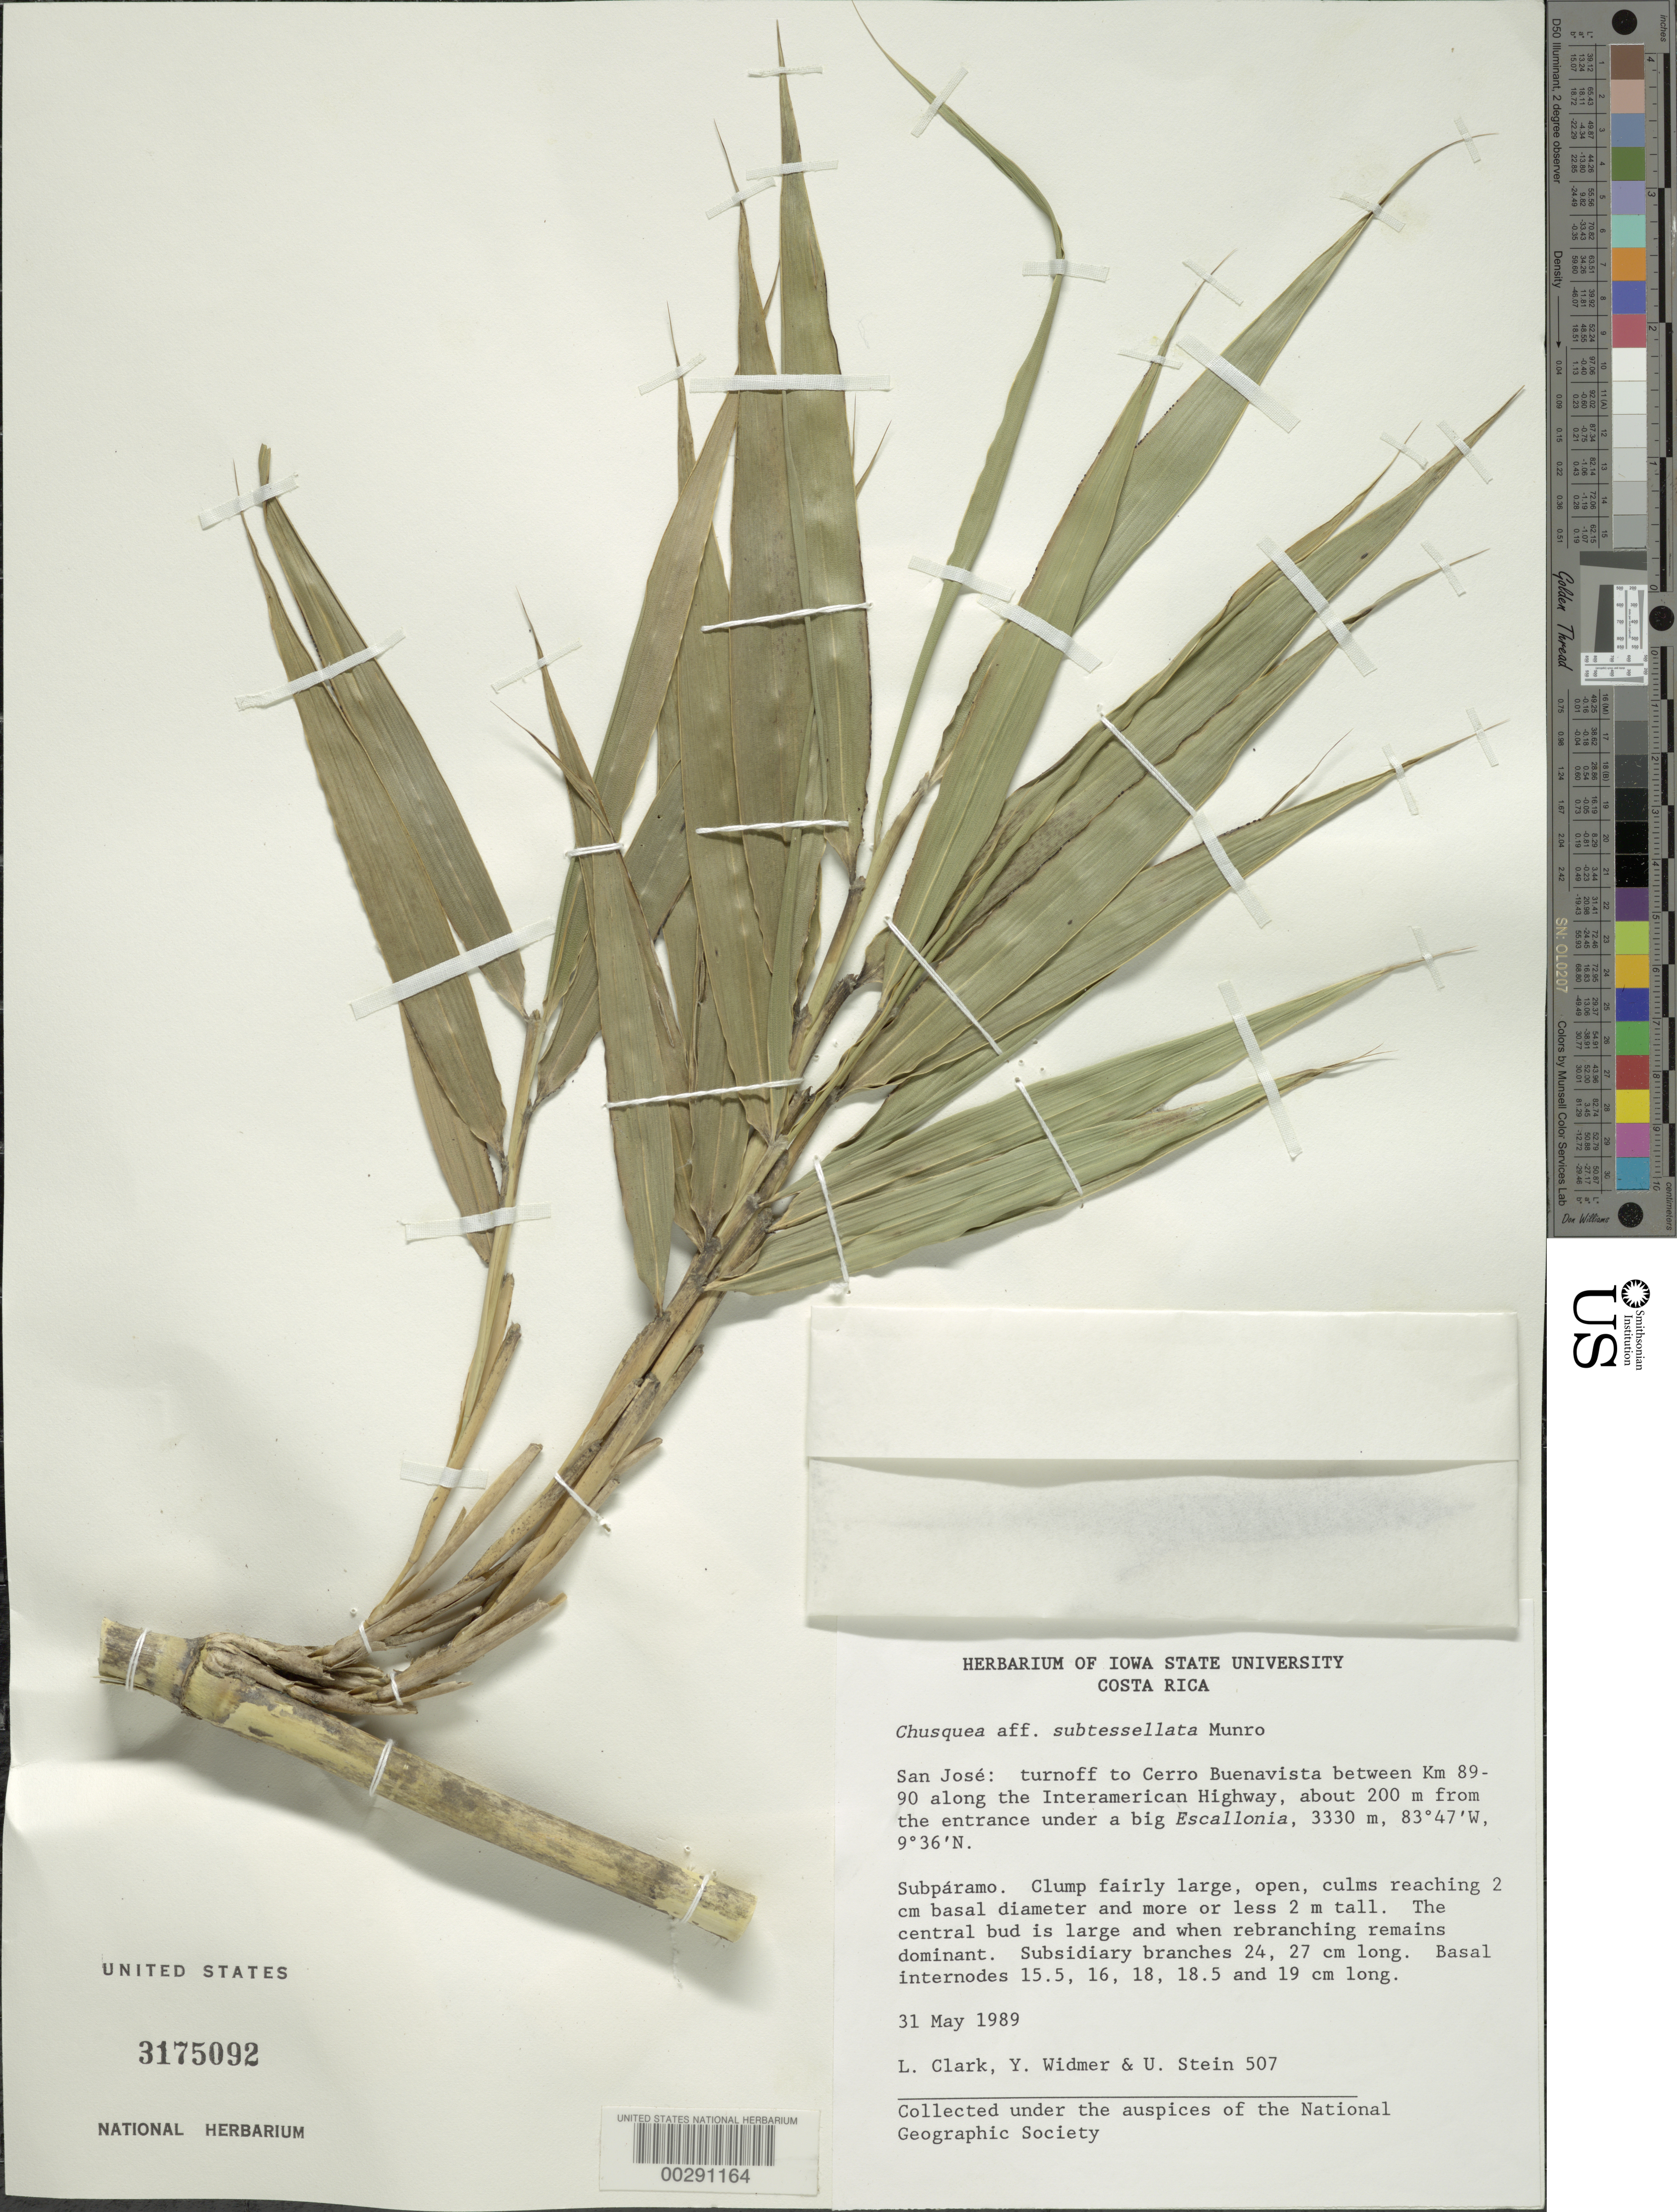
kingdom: Plantae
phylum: Tracheophyta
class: Liliopsida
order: Poales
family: Poaceae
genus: Chusquea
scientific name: Chusquea subtessellata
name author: Hitchc.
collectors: L. G. Clark, Y. Widmer & U. Stein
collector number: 507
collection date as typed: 31 May 1989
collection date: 1989-05-31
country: Costa Rica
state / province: San José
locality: Turnoff to cerro buenavista between km 89-90 along interamerican highway, about 200m from entrance under big escallonia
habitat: Subparamo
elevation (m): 3330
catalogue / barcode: US 3175092